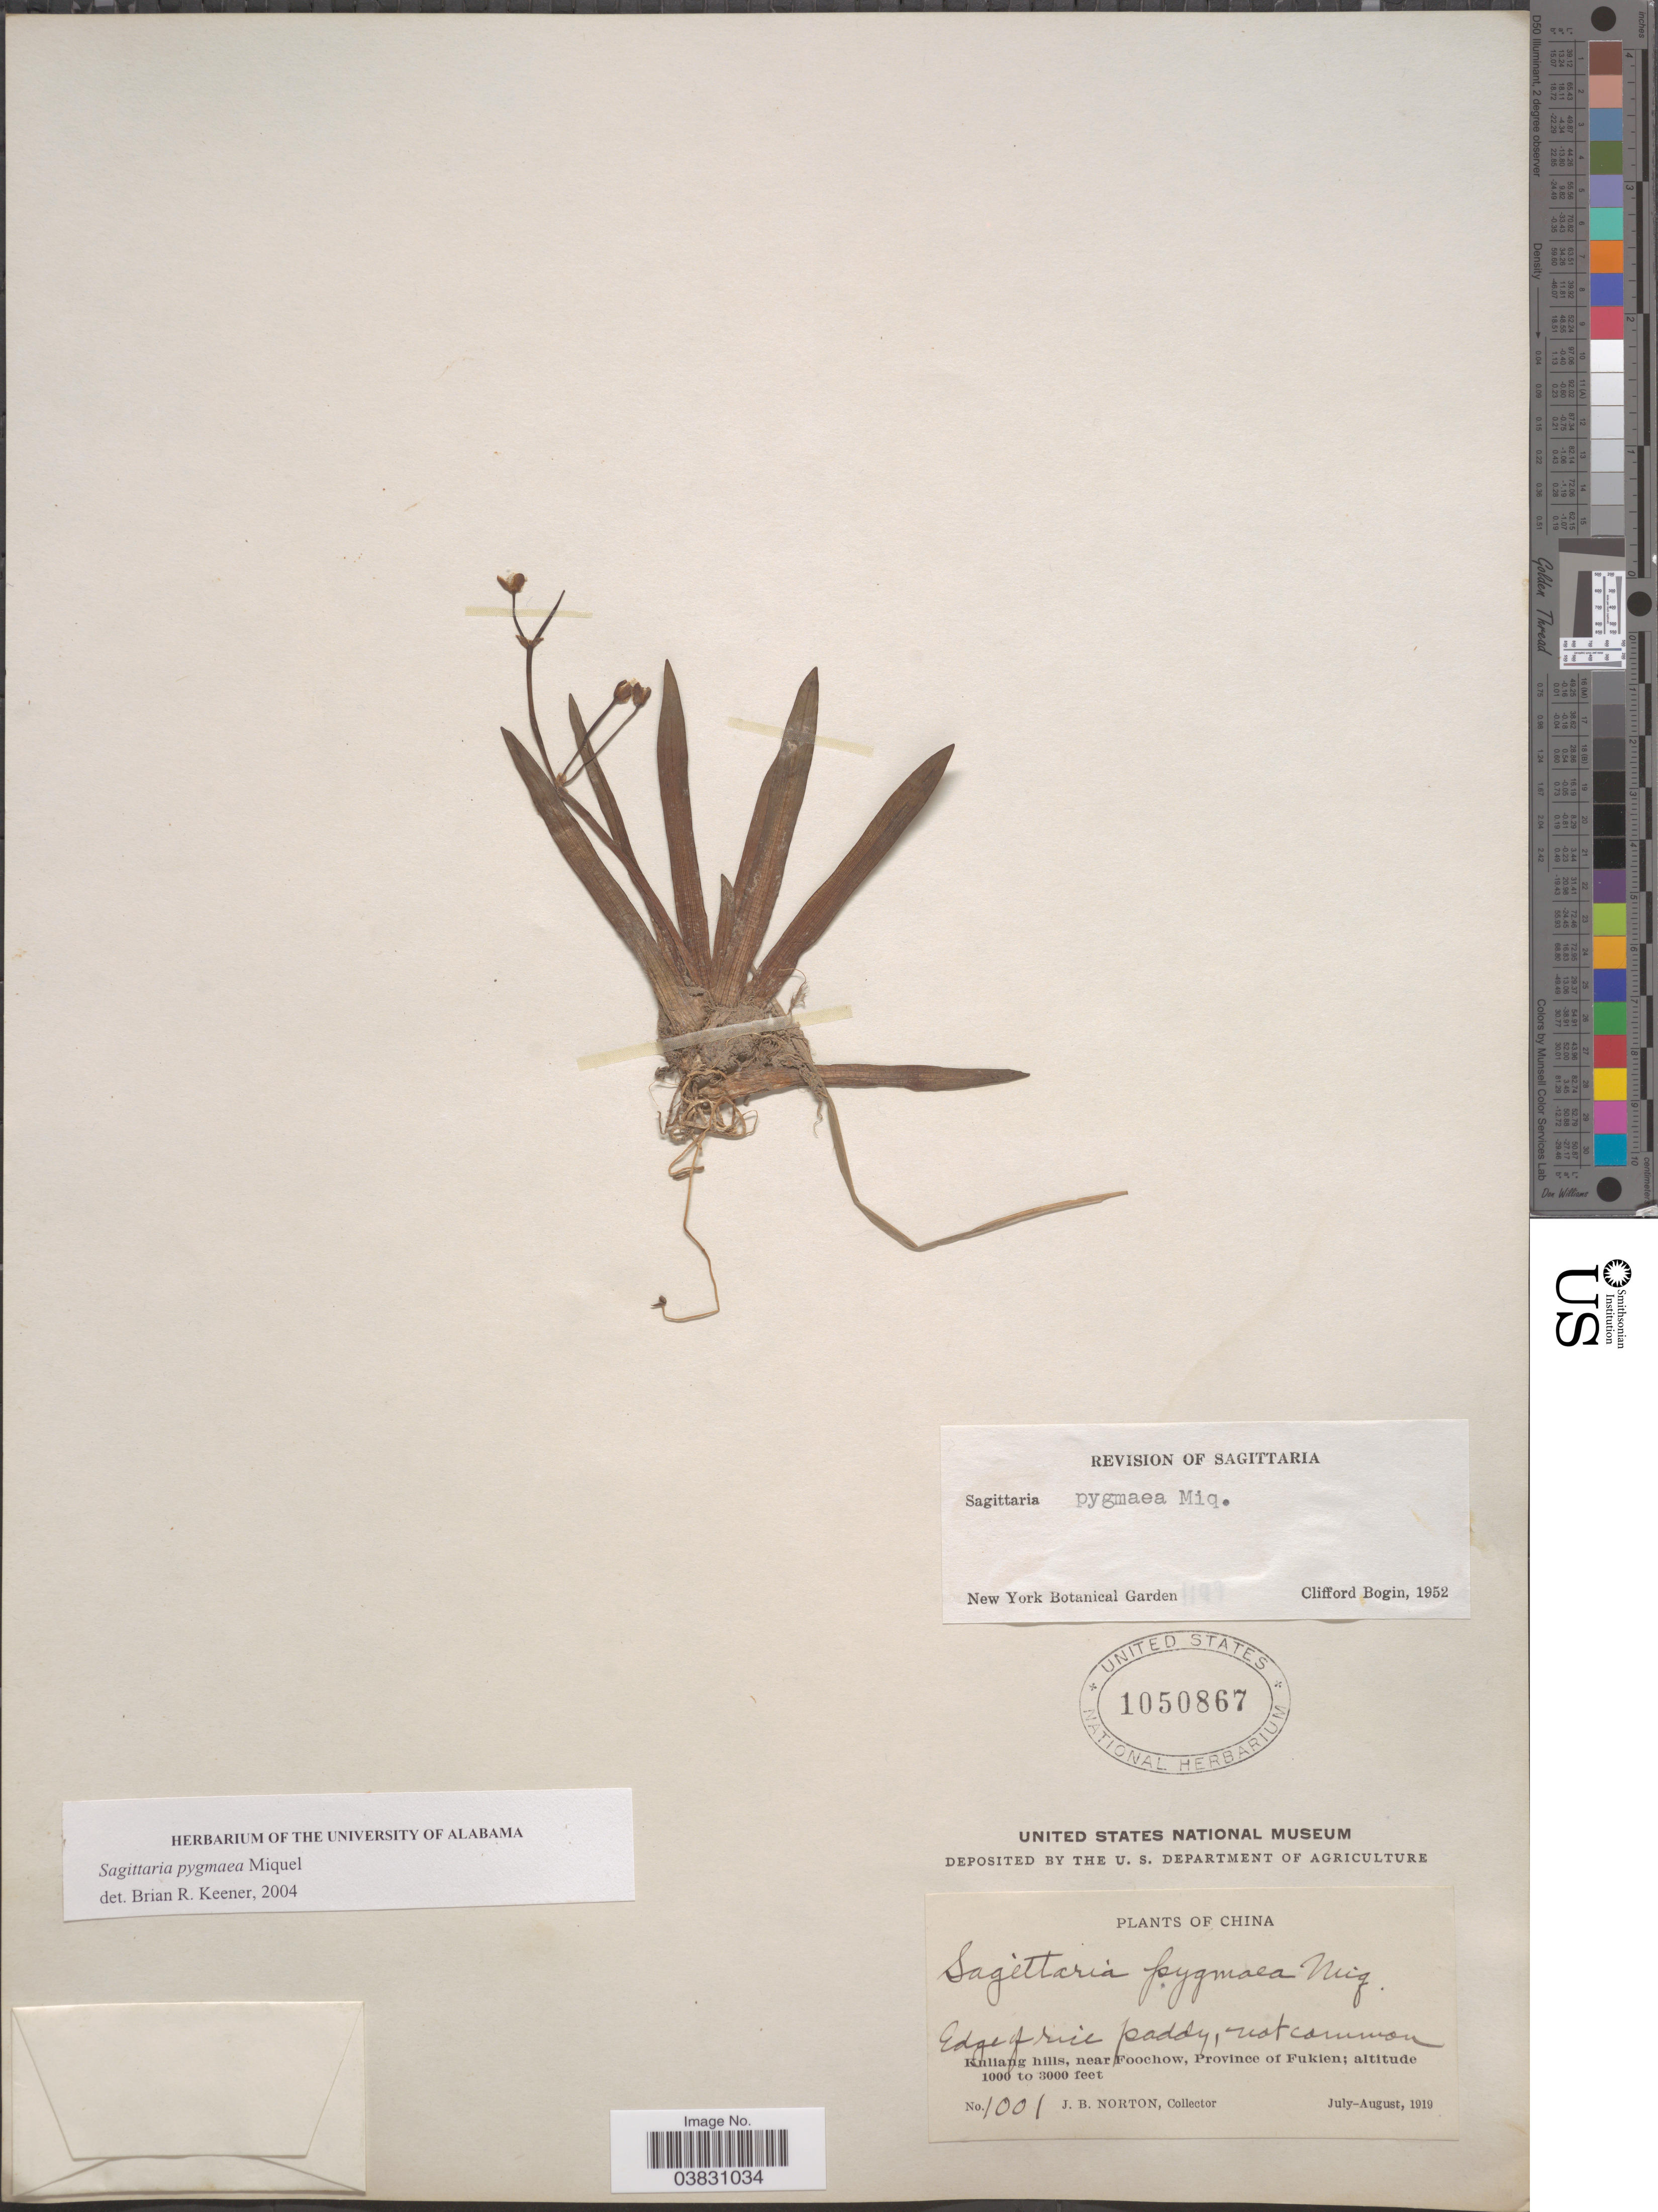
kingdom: Plantae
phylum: Tracheophyta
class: Liliopsida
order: Alismatales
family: Alismataceae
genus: Sagittaria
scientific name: Sagittaria pygmaea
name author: Miq.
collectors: J. B. Norton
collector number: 1001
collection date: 1919-07/1919-08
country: China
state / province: Fujian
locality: Edge of rice paddy. Knliang hills, near Foochow, Province of Fukien.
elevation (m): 305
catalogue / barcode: US 1050867